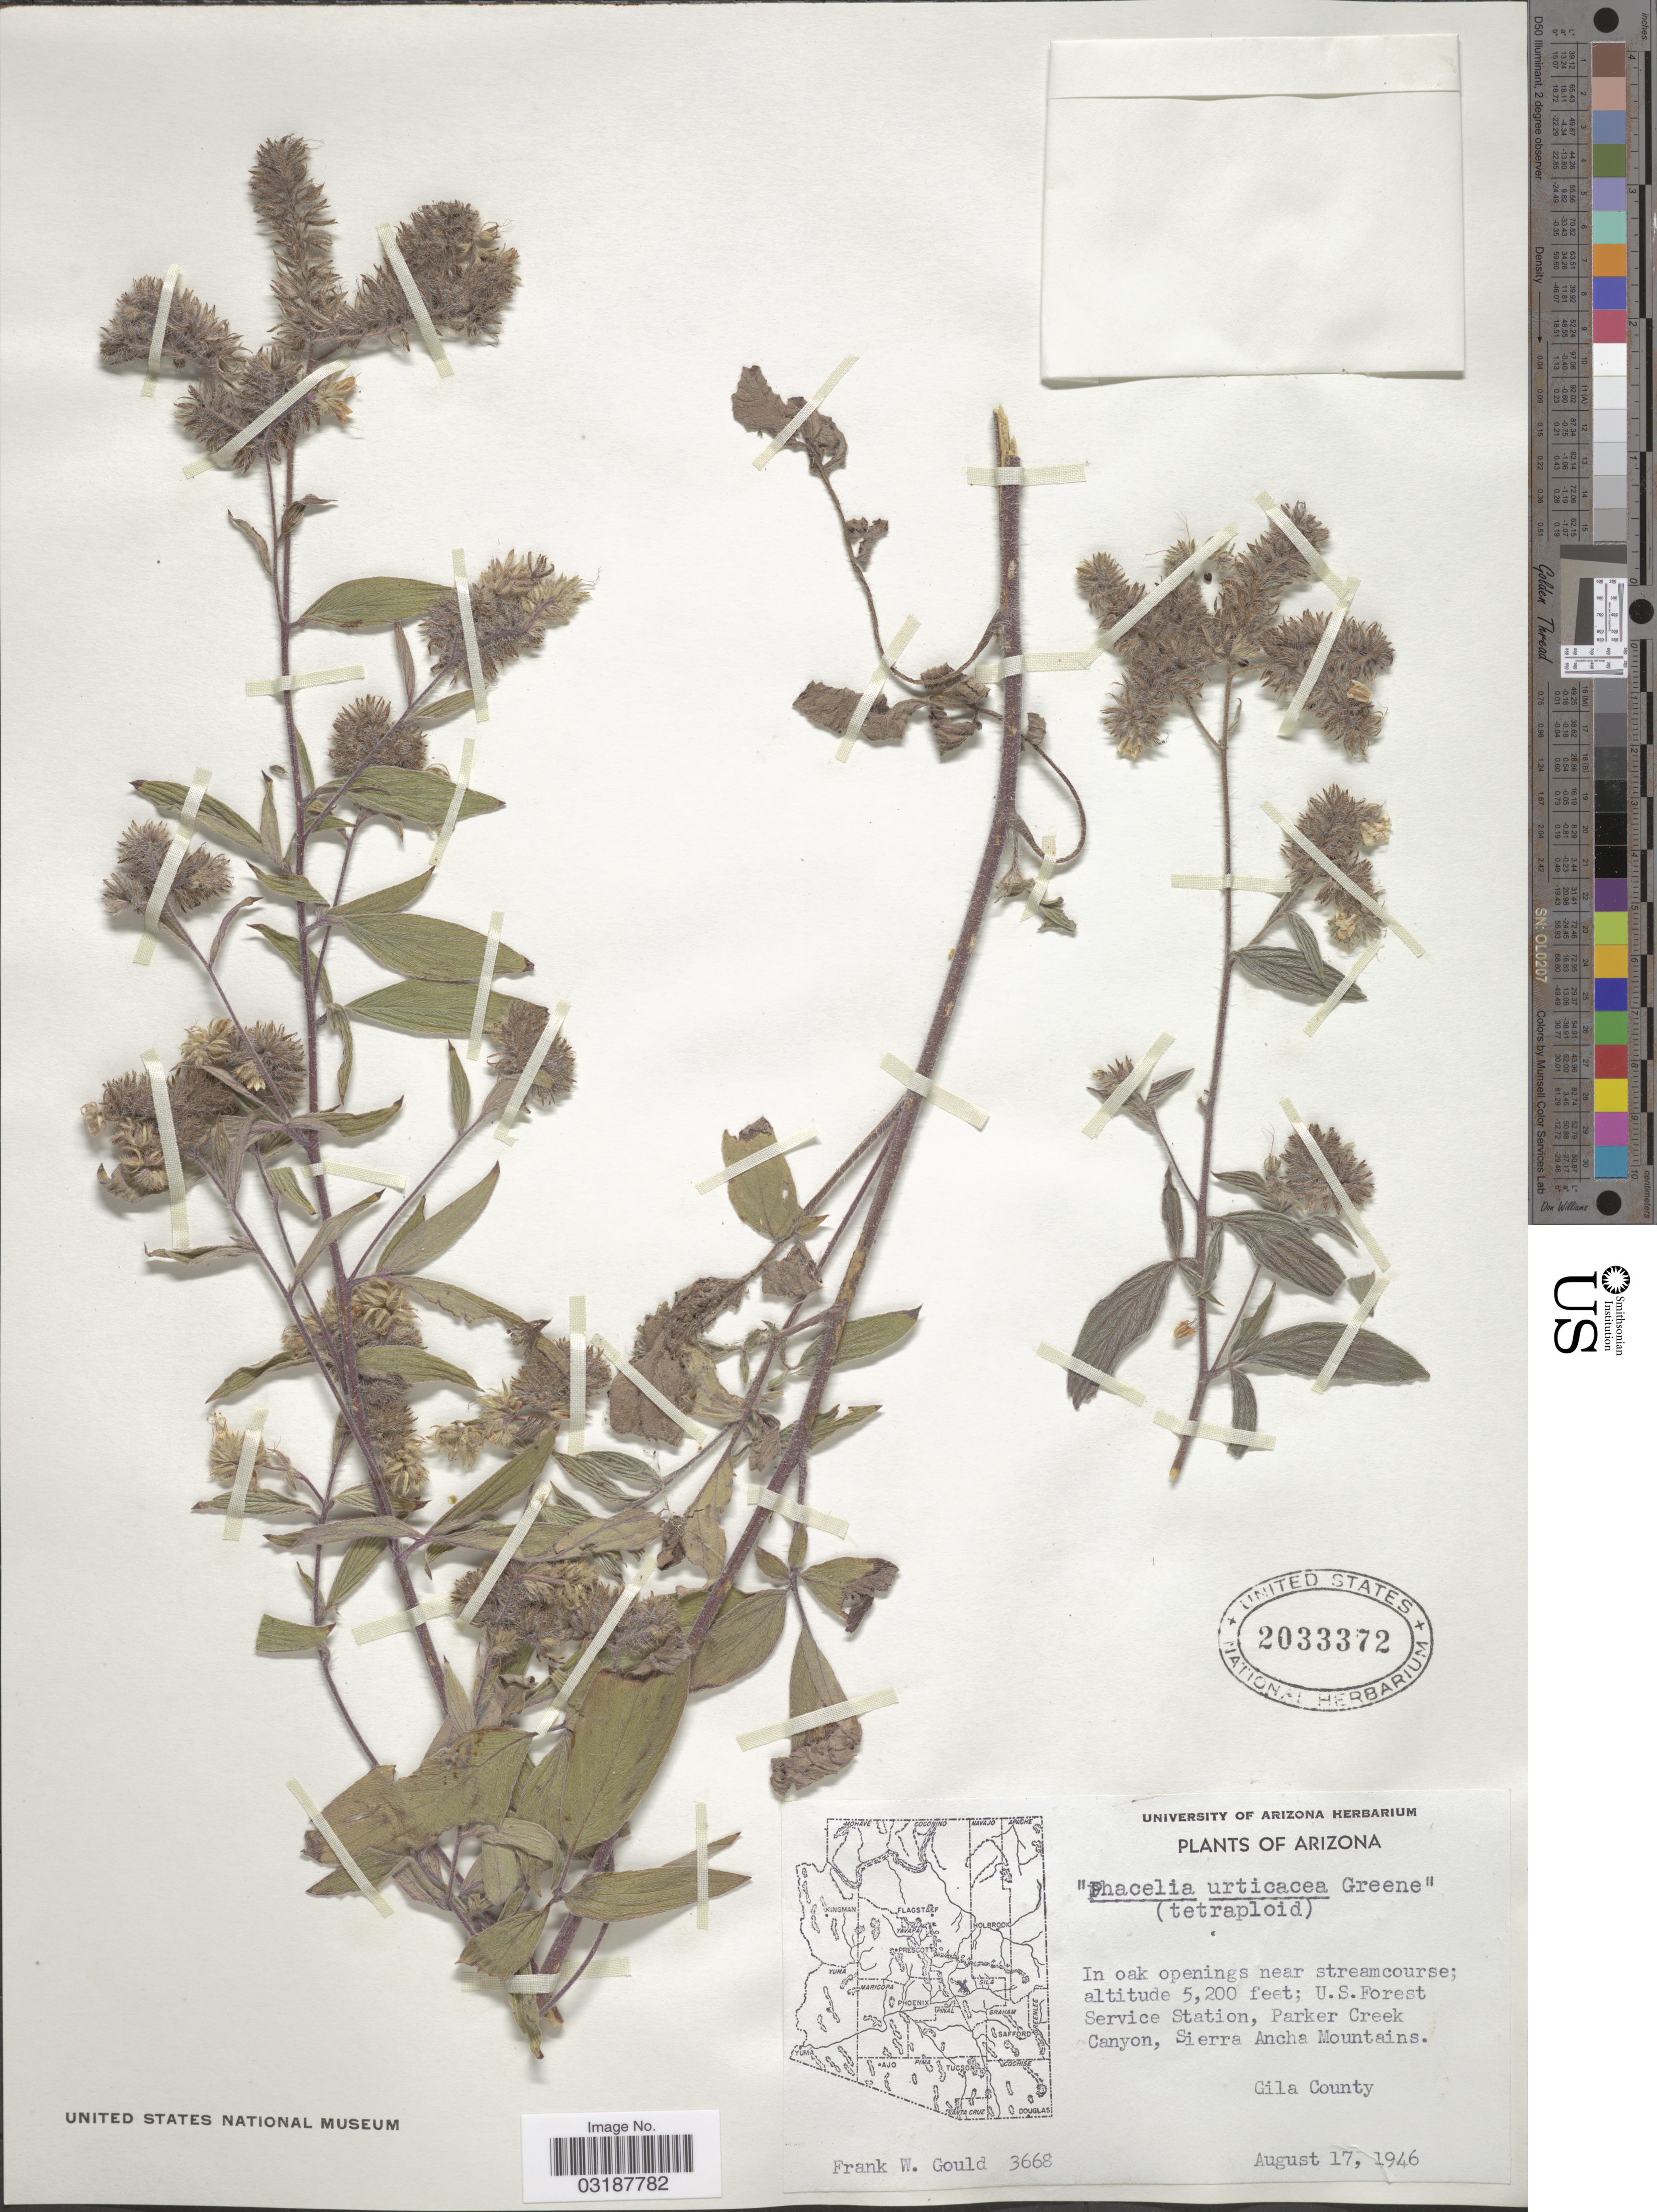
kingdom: Plantae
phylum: Tracheophyta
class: Magnoliopsida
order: Boraginales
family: Hydrophyllaceae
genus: Phacelia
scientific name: Phacelia urticacea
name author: Greene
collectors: F. W. Gould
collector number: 3668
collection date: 1946-08-17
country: United States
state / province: Arizona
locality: U.S. Forest Service Station, Parker Creek Canyon, Sierra Ancha Mountains, Gila County.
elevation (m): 1585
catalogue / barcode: US 2033372